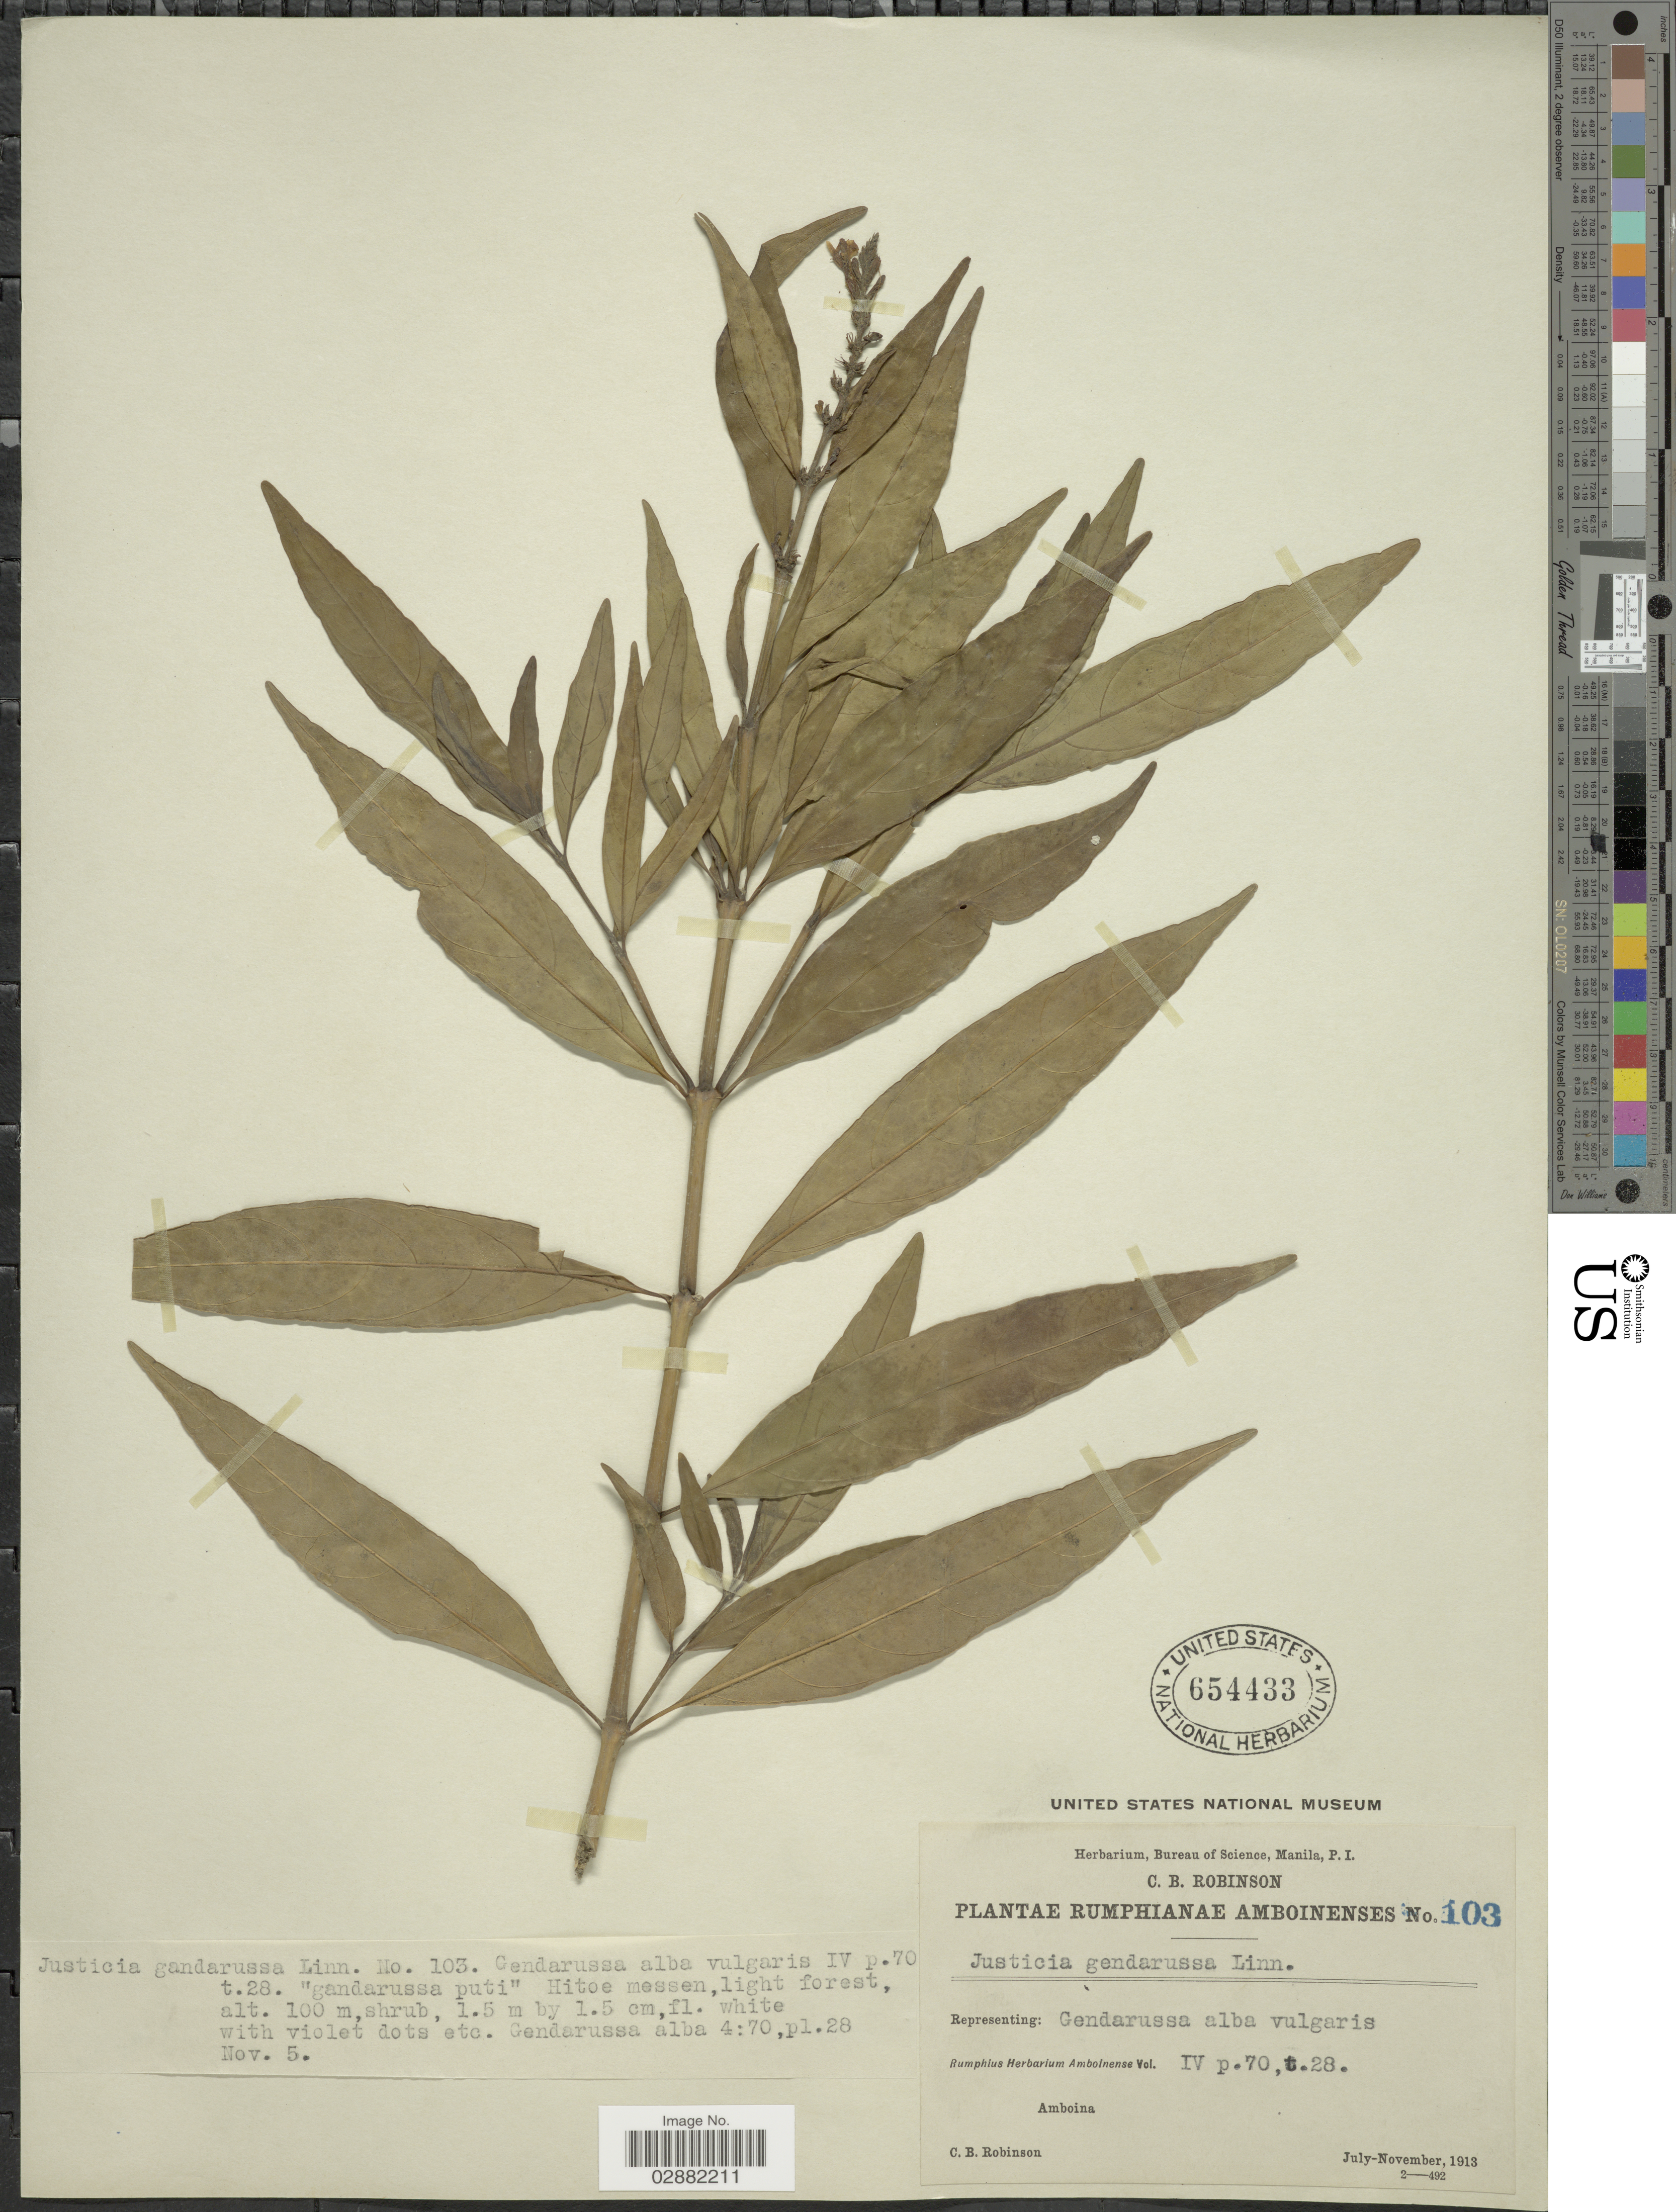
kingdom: Plantae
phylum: Tracheophyta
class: Magnoliopsida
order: Lamiales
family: Acanthaceae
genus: Justicia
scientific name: Justicia gendarussa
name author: Burm. f.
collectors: C. Robinson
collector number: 103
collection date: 1913-11-05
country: Indonesia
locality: Amboina.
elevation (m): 100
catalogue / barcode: US 654433